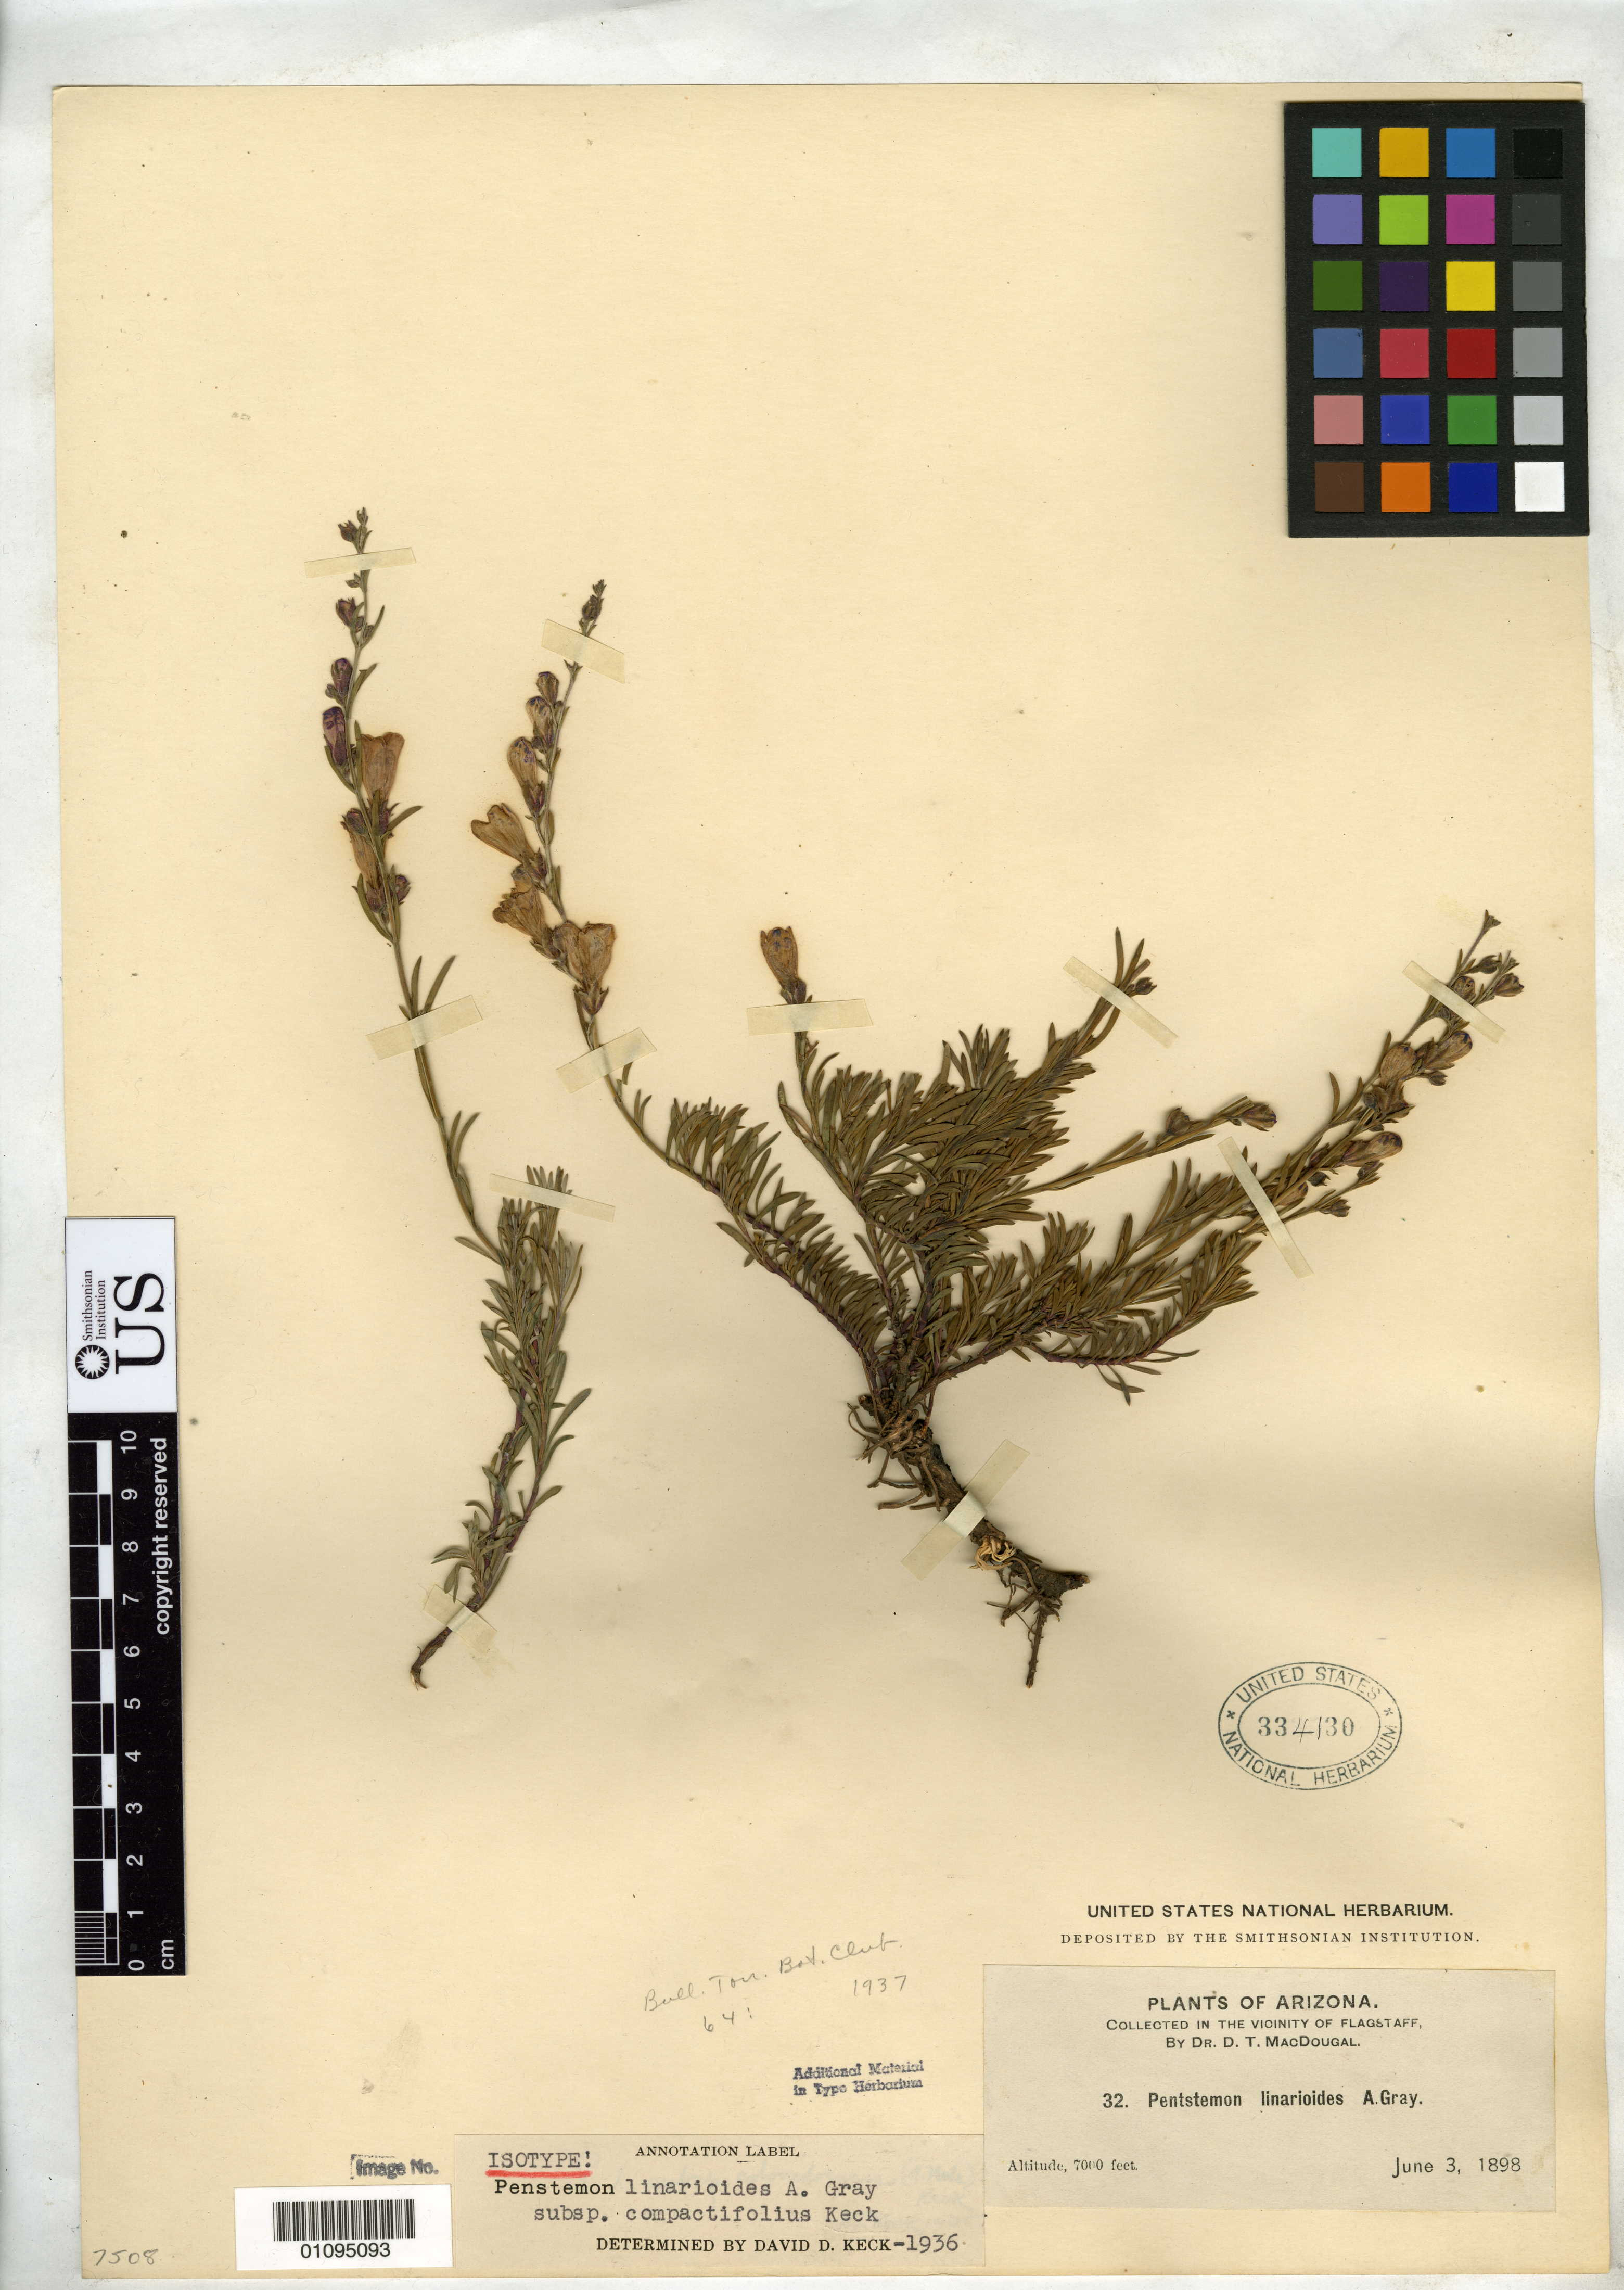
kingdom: Plantae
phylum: Tracheophyta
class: Magnoliopsida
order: Lamiales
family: Plantaginaceae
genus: Penstemon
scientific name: Penstemon linarioides subsp. compactifolius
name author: D.D. Keck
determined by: Keck, David D.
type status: Isotype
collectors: D. T. MacDougal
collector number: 32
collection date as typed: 03 Jun 1898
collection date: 1898-06-03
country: United States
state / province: Arizona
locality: Vicinity of Flagstaff.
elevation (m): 2134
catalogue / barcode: US 334130